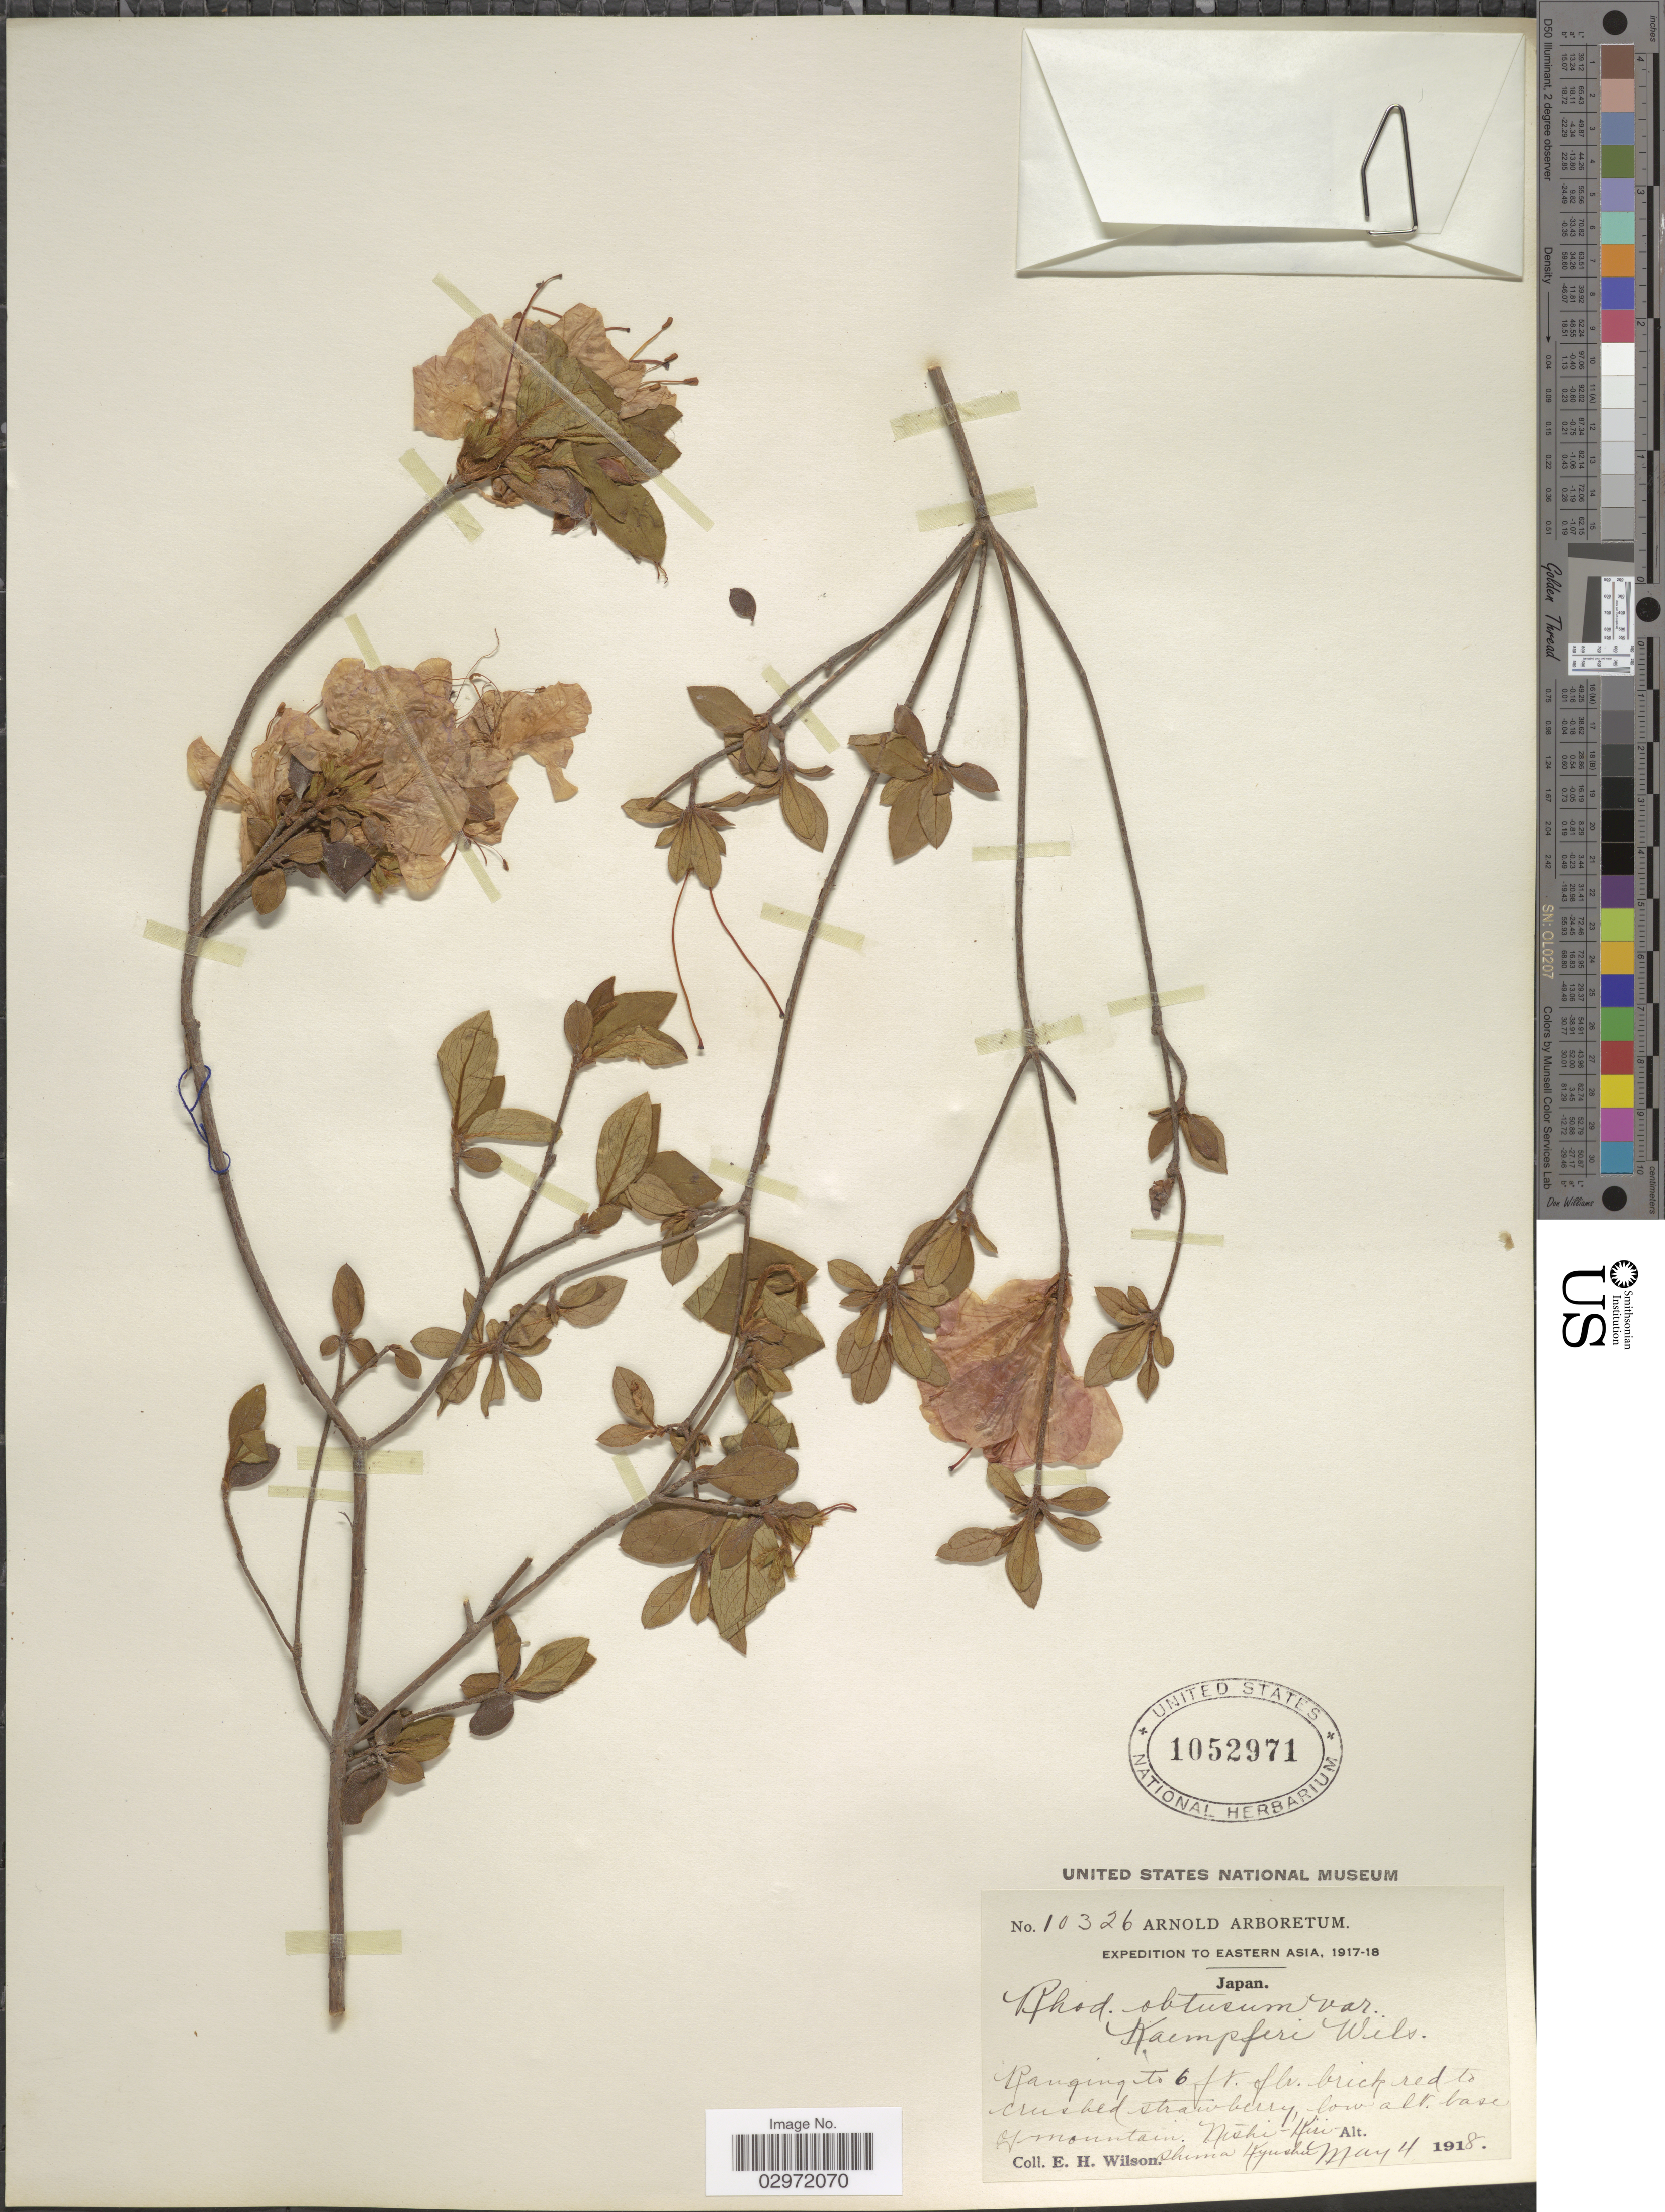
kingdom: Plantae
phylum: Tracheophyta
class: Magnoliopsida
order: Ericales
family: Ericaceae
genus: Rhododendron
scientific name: Rhododendron obtusum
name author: (Lindl.) Planch.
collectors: E. Wilson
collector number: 10326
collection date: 1918-05-04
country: Japan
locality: Eastern Asia. Base of mountains. Nishi-Kirishima, Kyushu.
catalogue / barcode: US 1052971